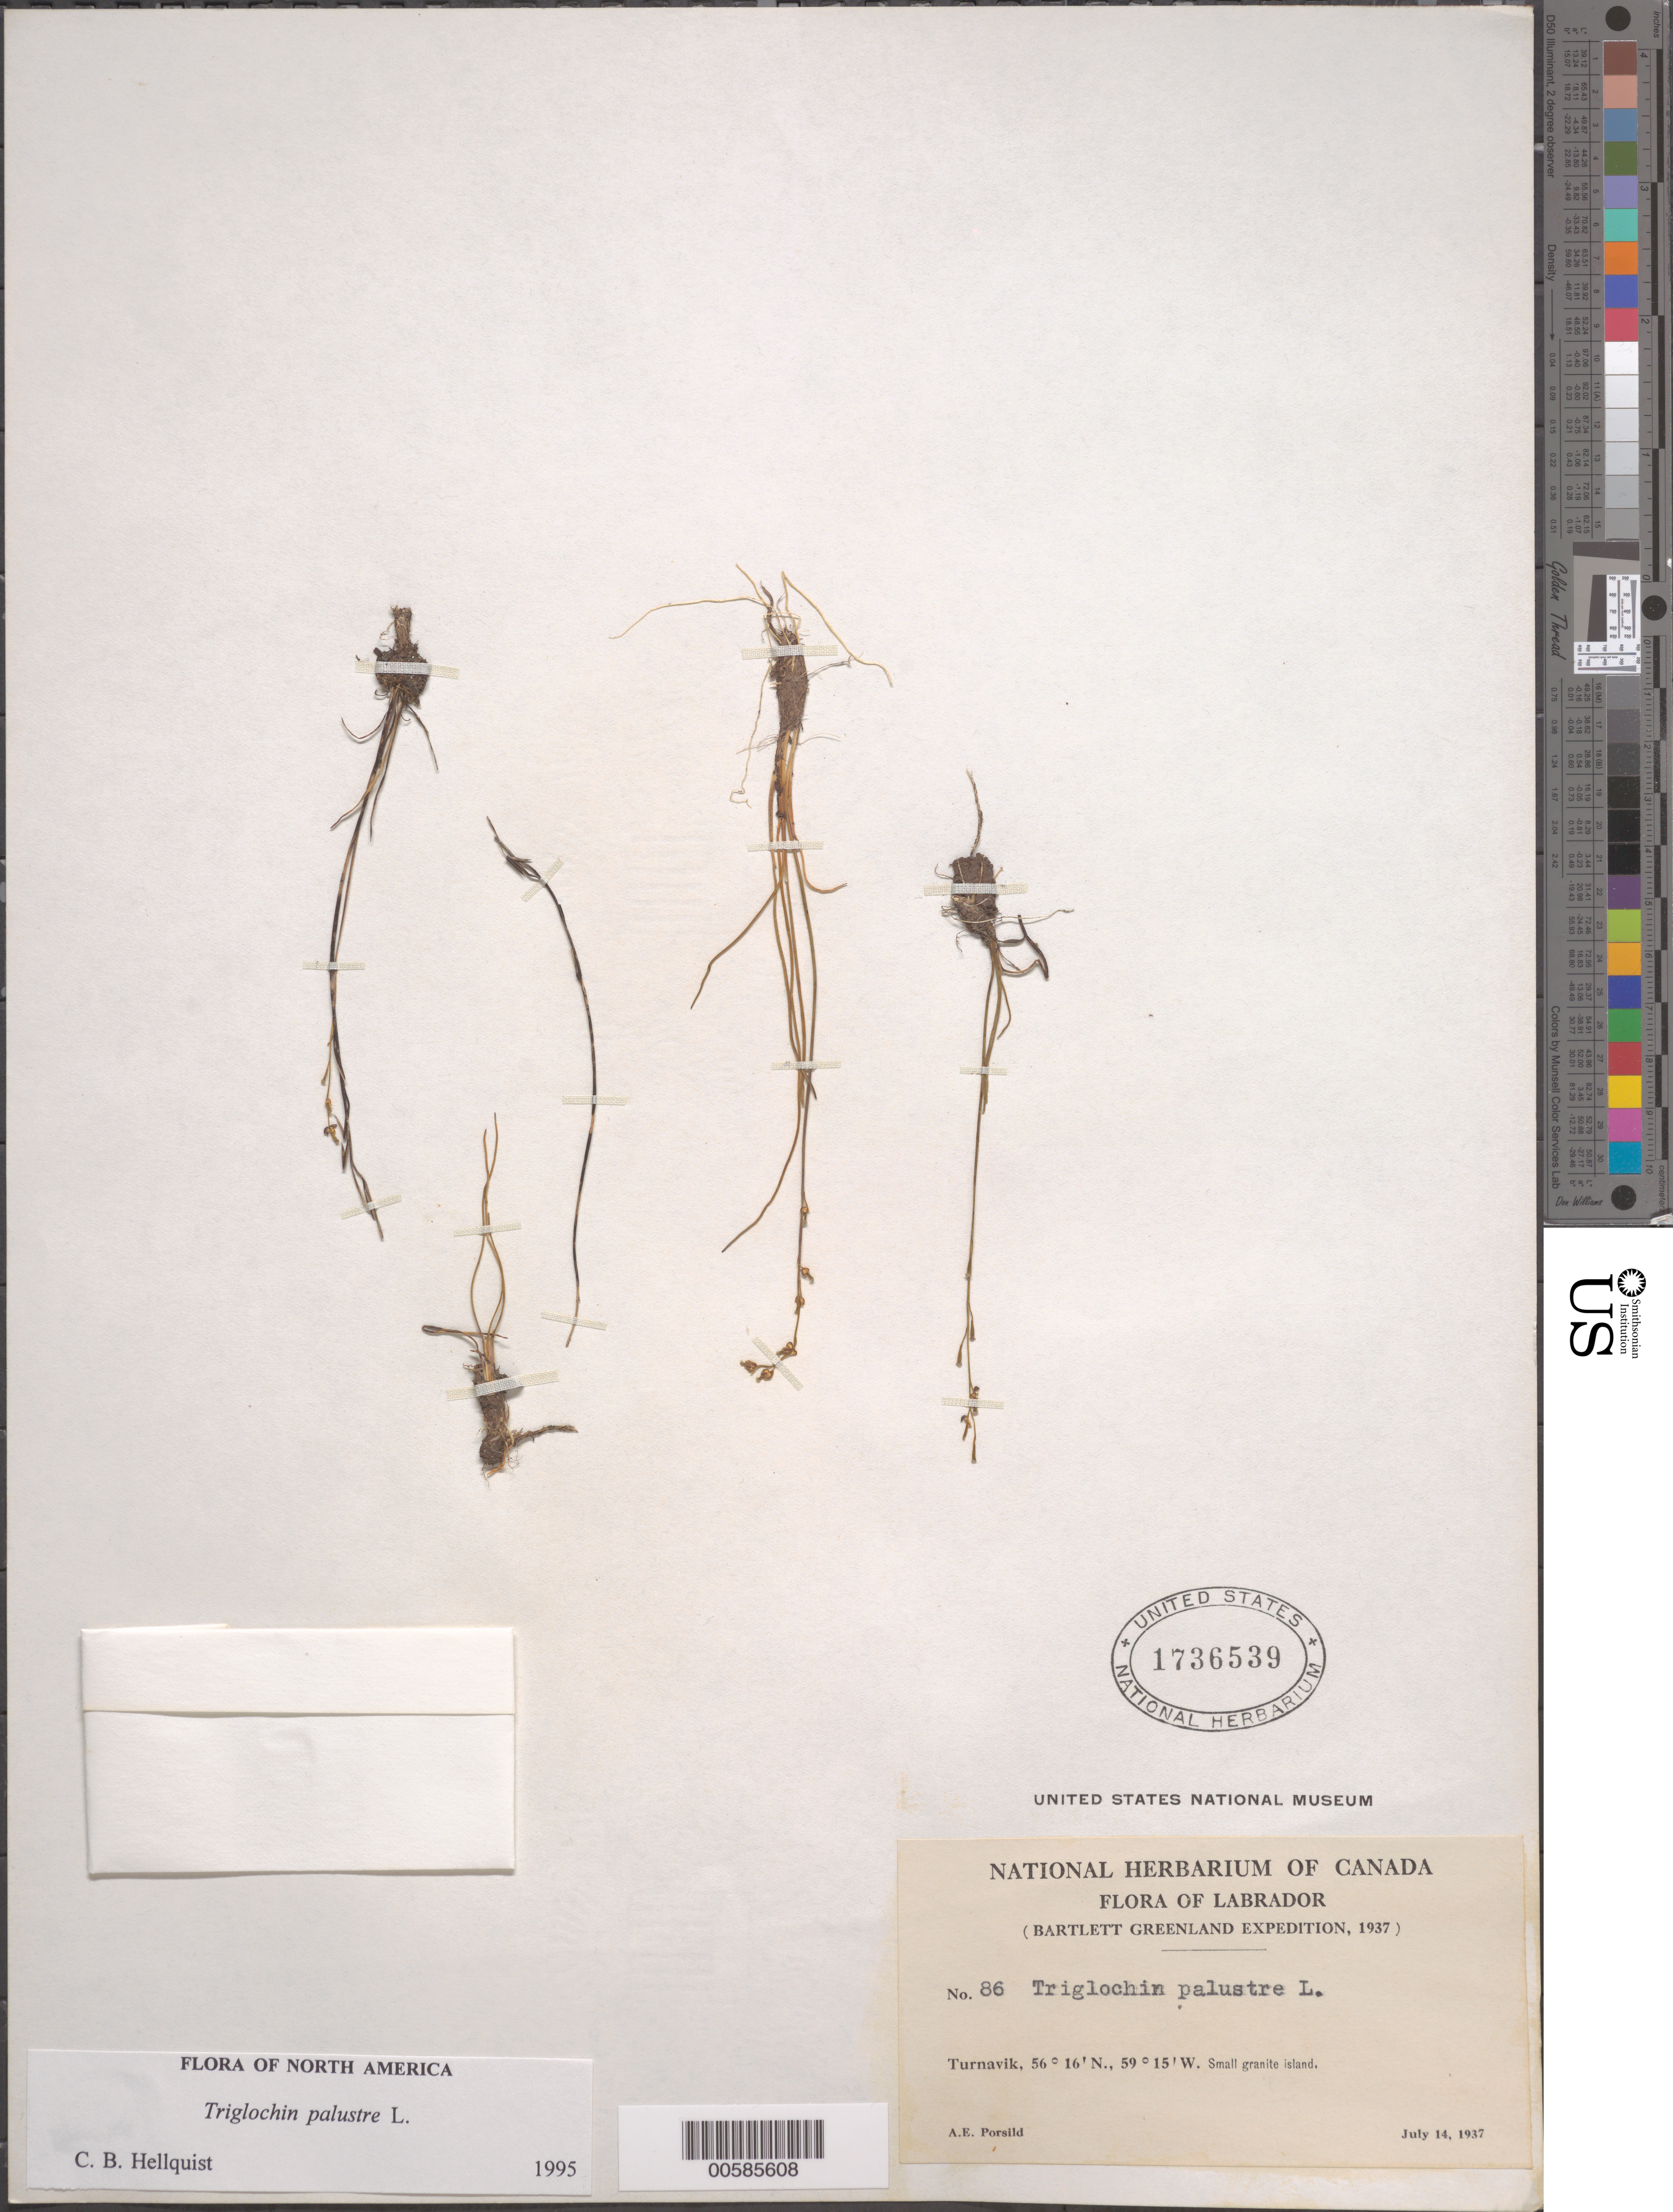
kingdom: Plantae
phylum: Tracheophyta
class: Liliopsida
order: Alismatales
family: Juncaginaceae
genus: Triglochin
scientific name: Triglochin palustris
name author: L.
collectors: A. E. Porsild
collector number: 86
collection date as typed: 14 Jul 1937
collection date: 1937-07-14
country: Canada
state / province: Newfoundland and Labrador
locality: Labrador, Turnavik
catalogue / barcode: US 1736539